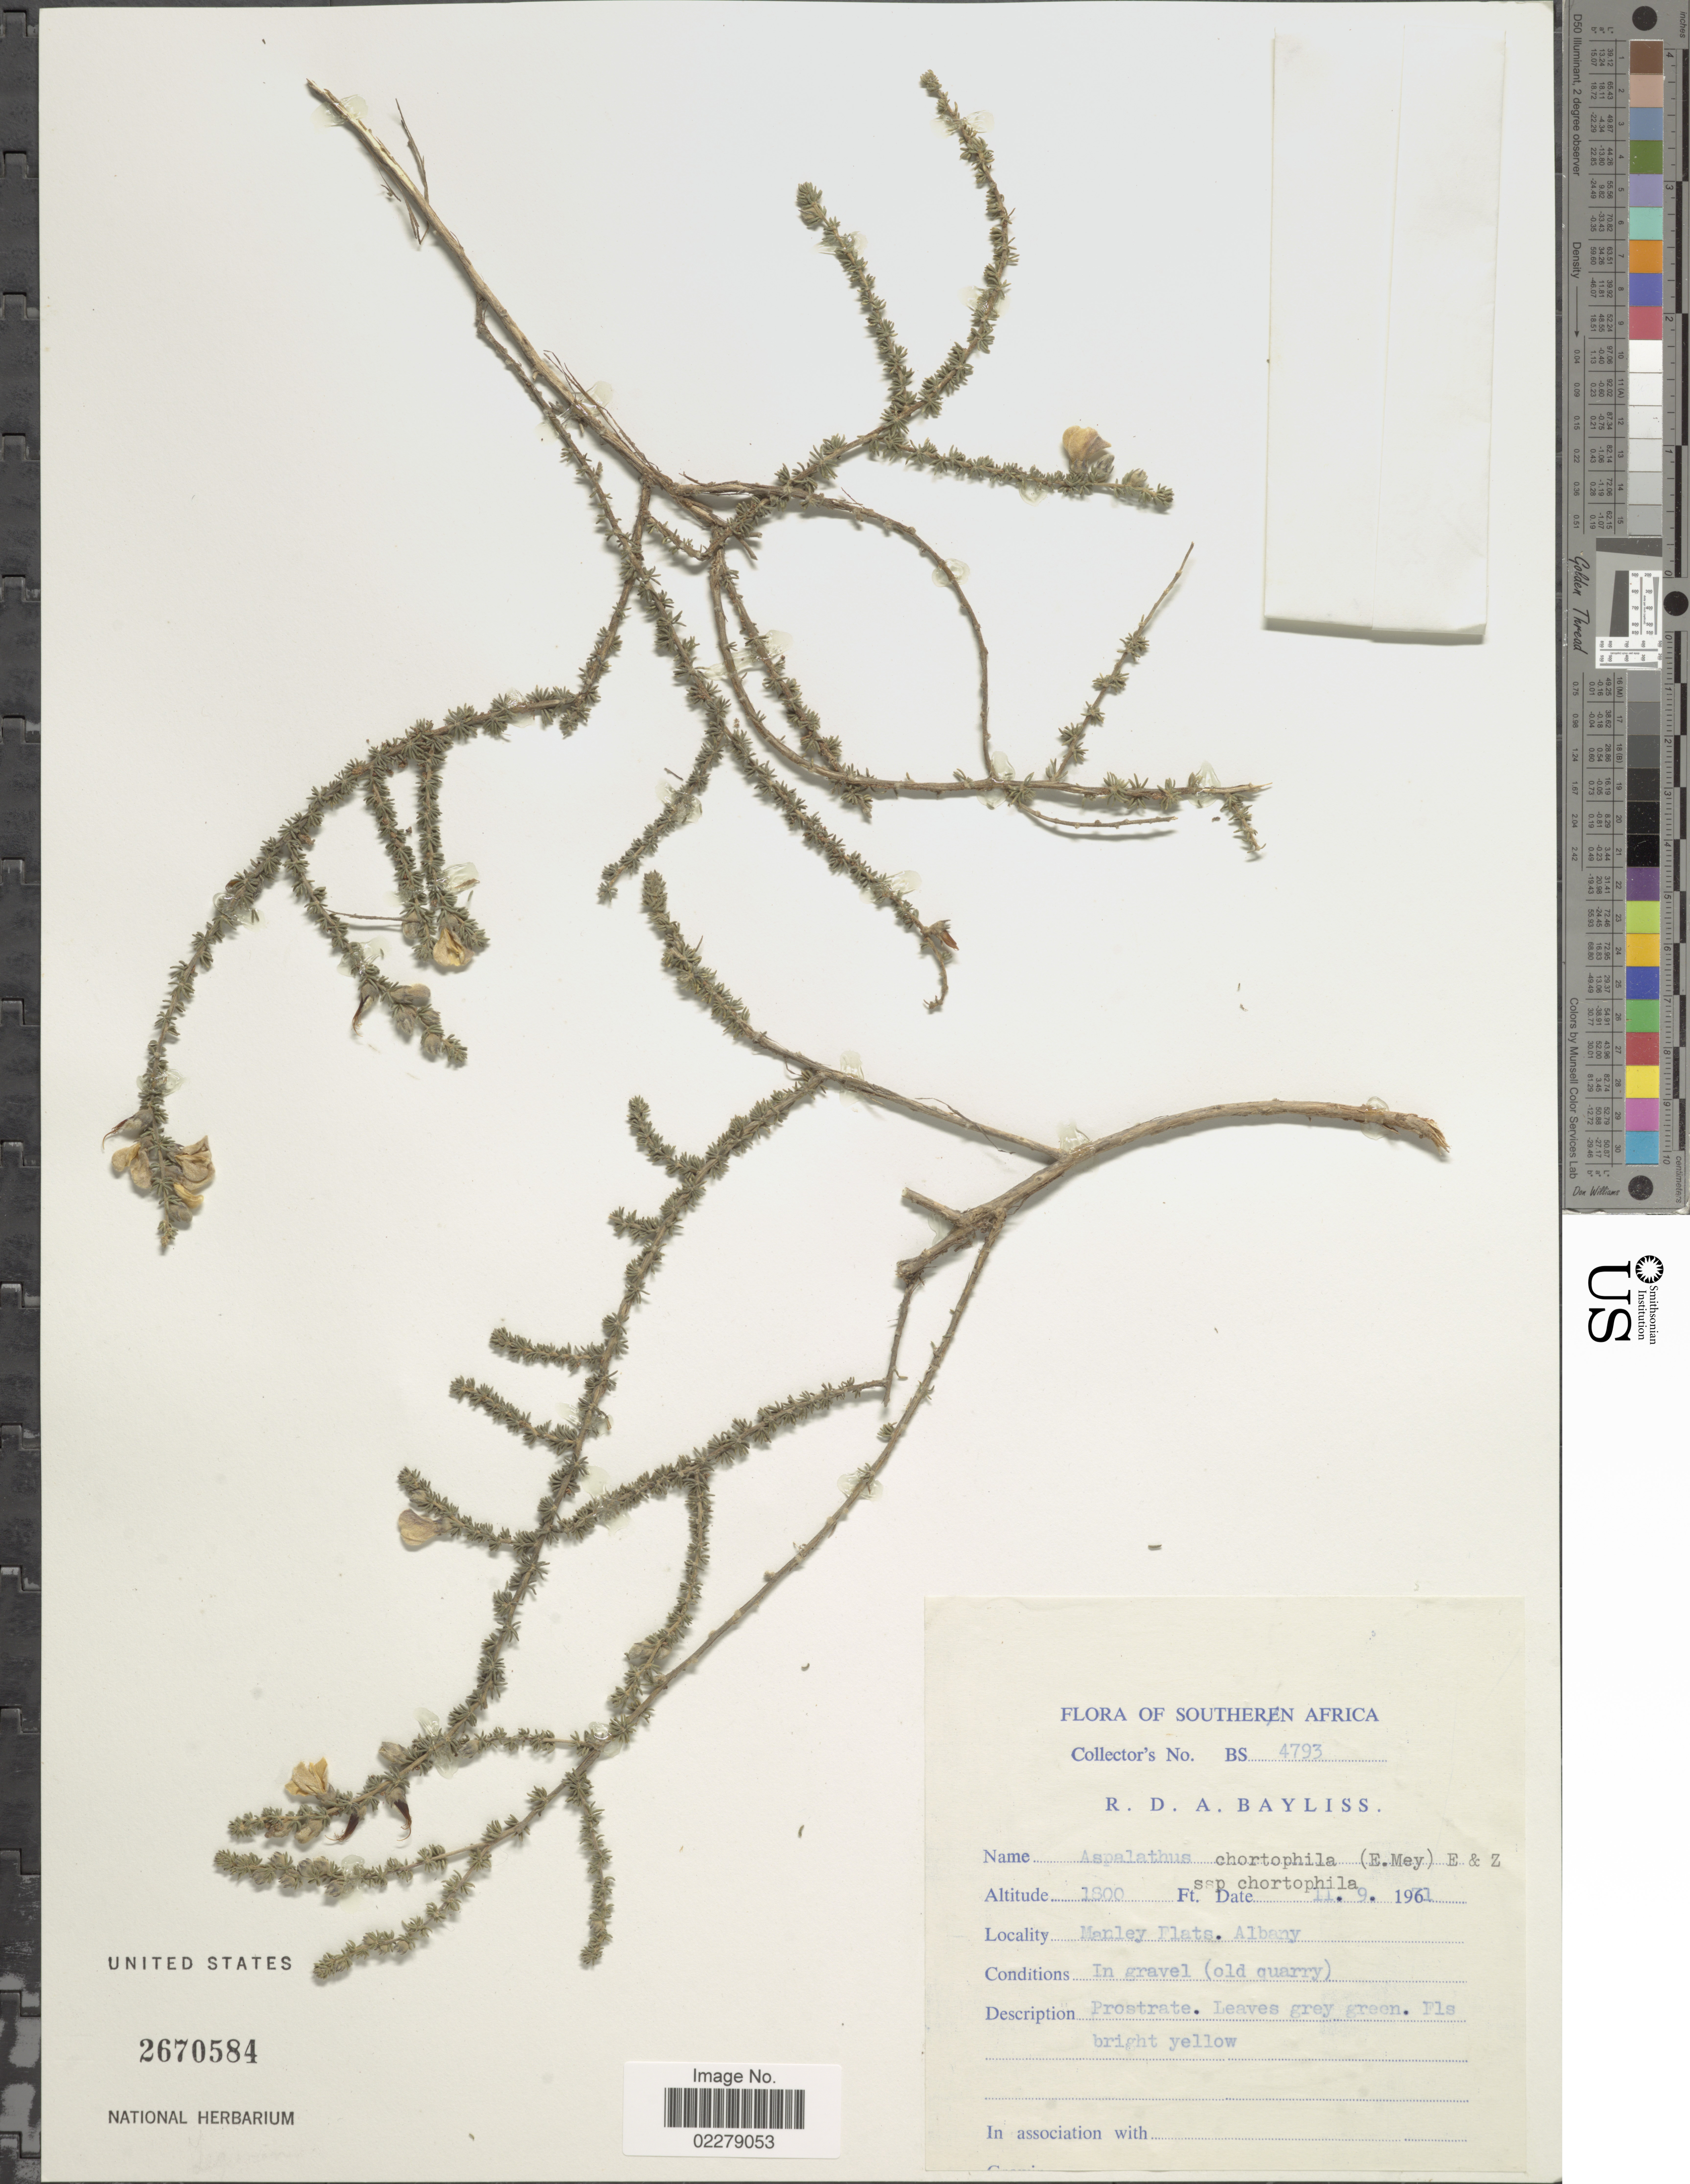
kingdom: Plantae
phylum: Tracheophyta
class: Magnoliopsida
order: Fabales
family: Fabaceae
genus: Aspalathus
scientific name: Aspalathus chortophila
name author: Eckl. & Zeyh.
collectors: R. Bayliss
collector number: BS4793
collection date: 1961-09-11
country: South Africa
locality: Southern Africa. Manley Flats. Albany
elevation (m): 549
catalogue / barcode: US 2670584